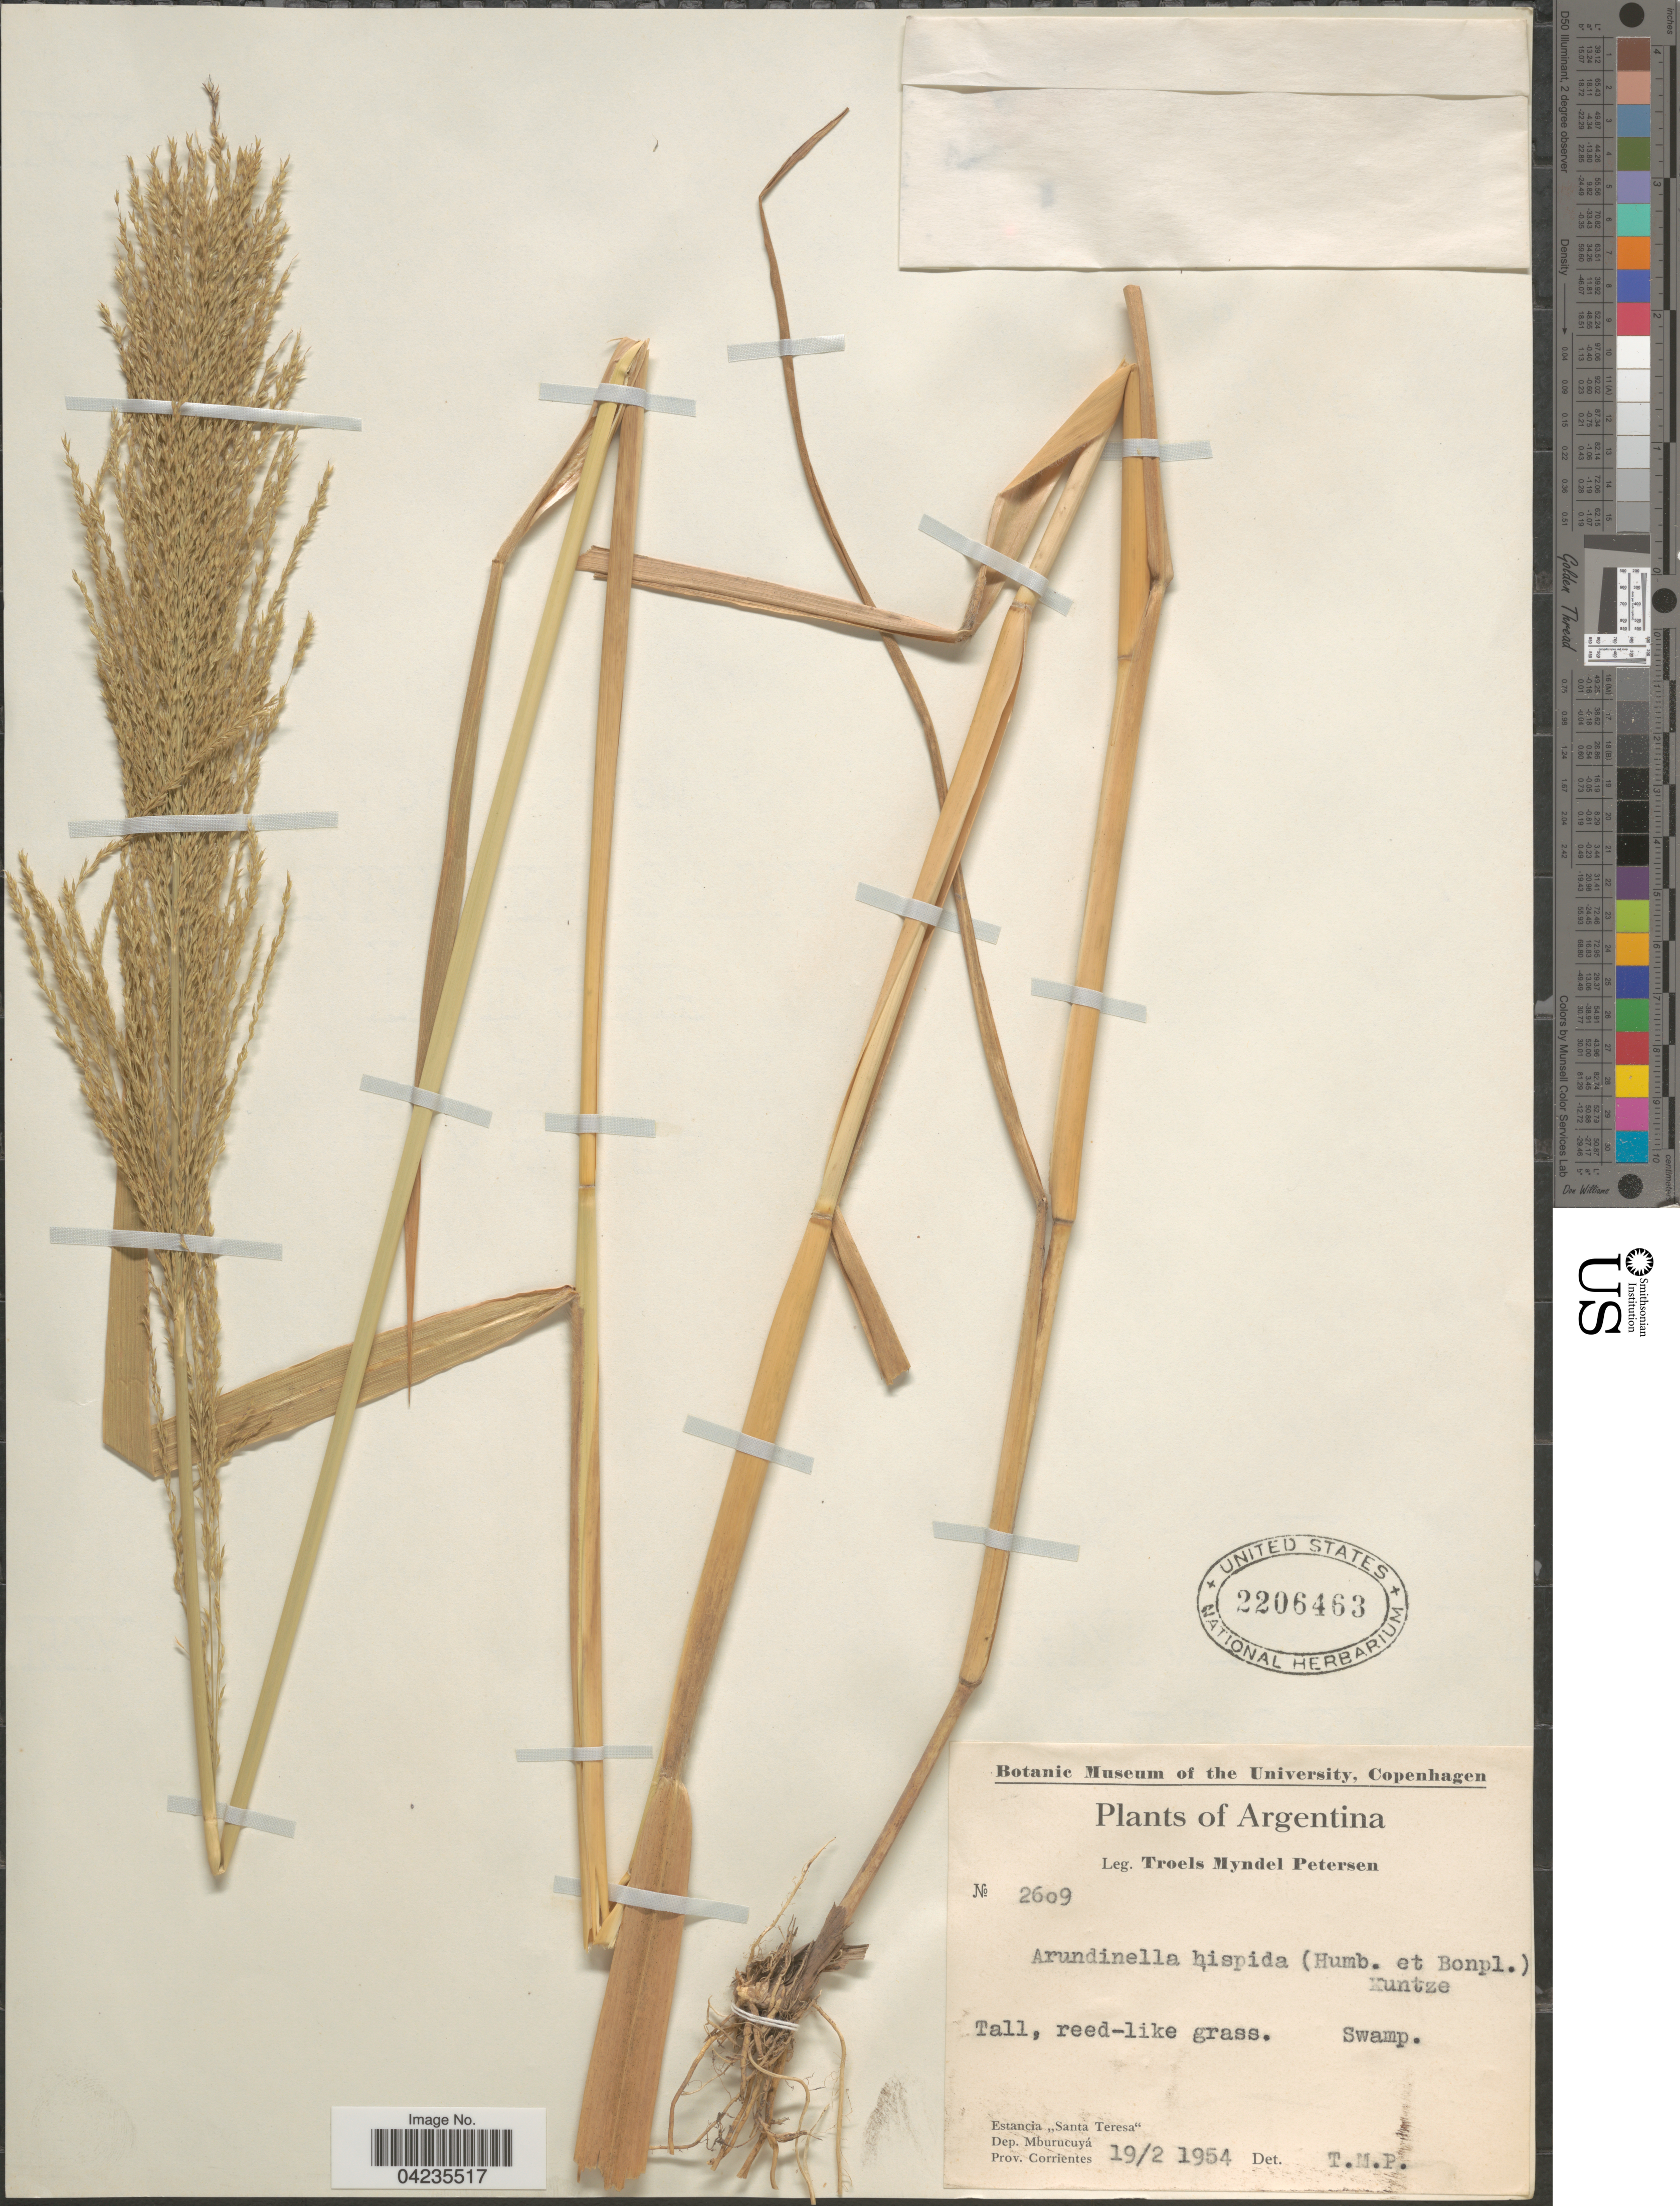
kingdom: Plantae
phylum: Tracheophyta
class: Liliopsida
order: Poales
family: Poaceae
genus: Arundinella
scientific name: Arundinella hispida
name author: (Humb. & Bonpl. ex Willd.) Kuntze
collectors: T. M. Petersen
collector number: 2609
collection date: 1954-02-19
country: Argentina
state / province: Corrientes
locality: Estancia "Santa Teresa". Dep. Mburucuyá. Prov. Corrientes.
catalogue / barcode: US 2206463